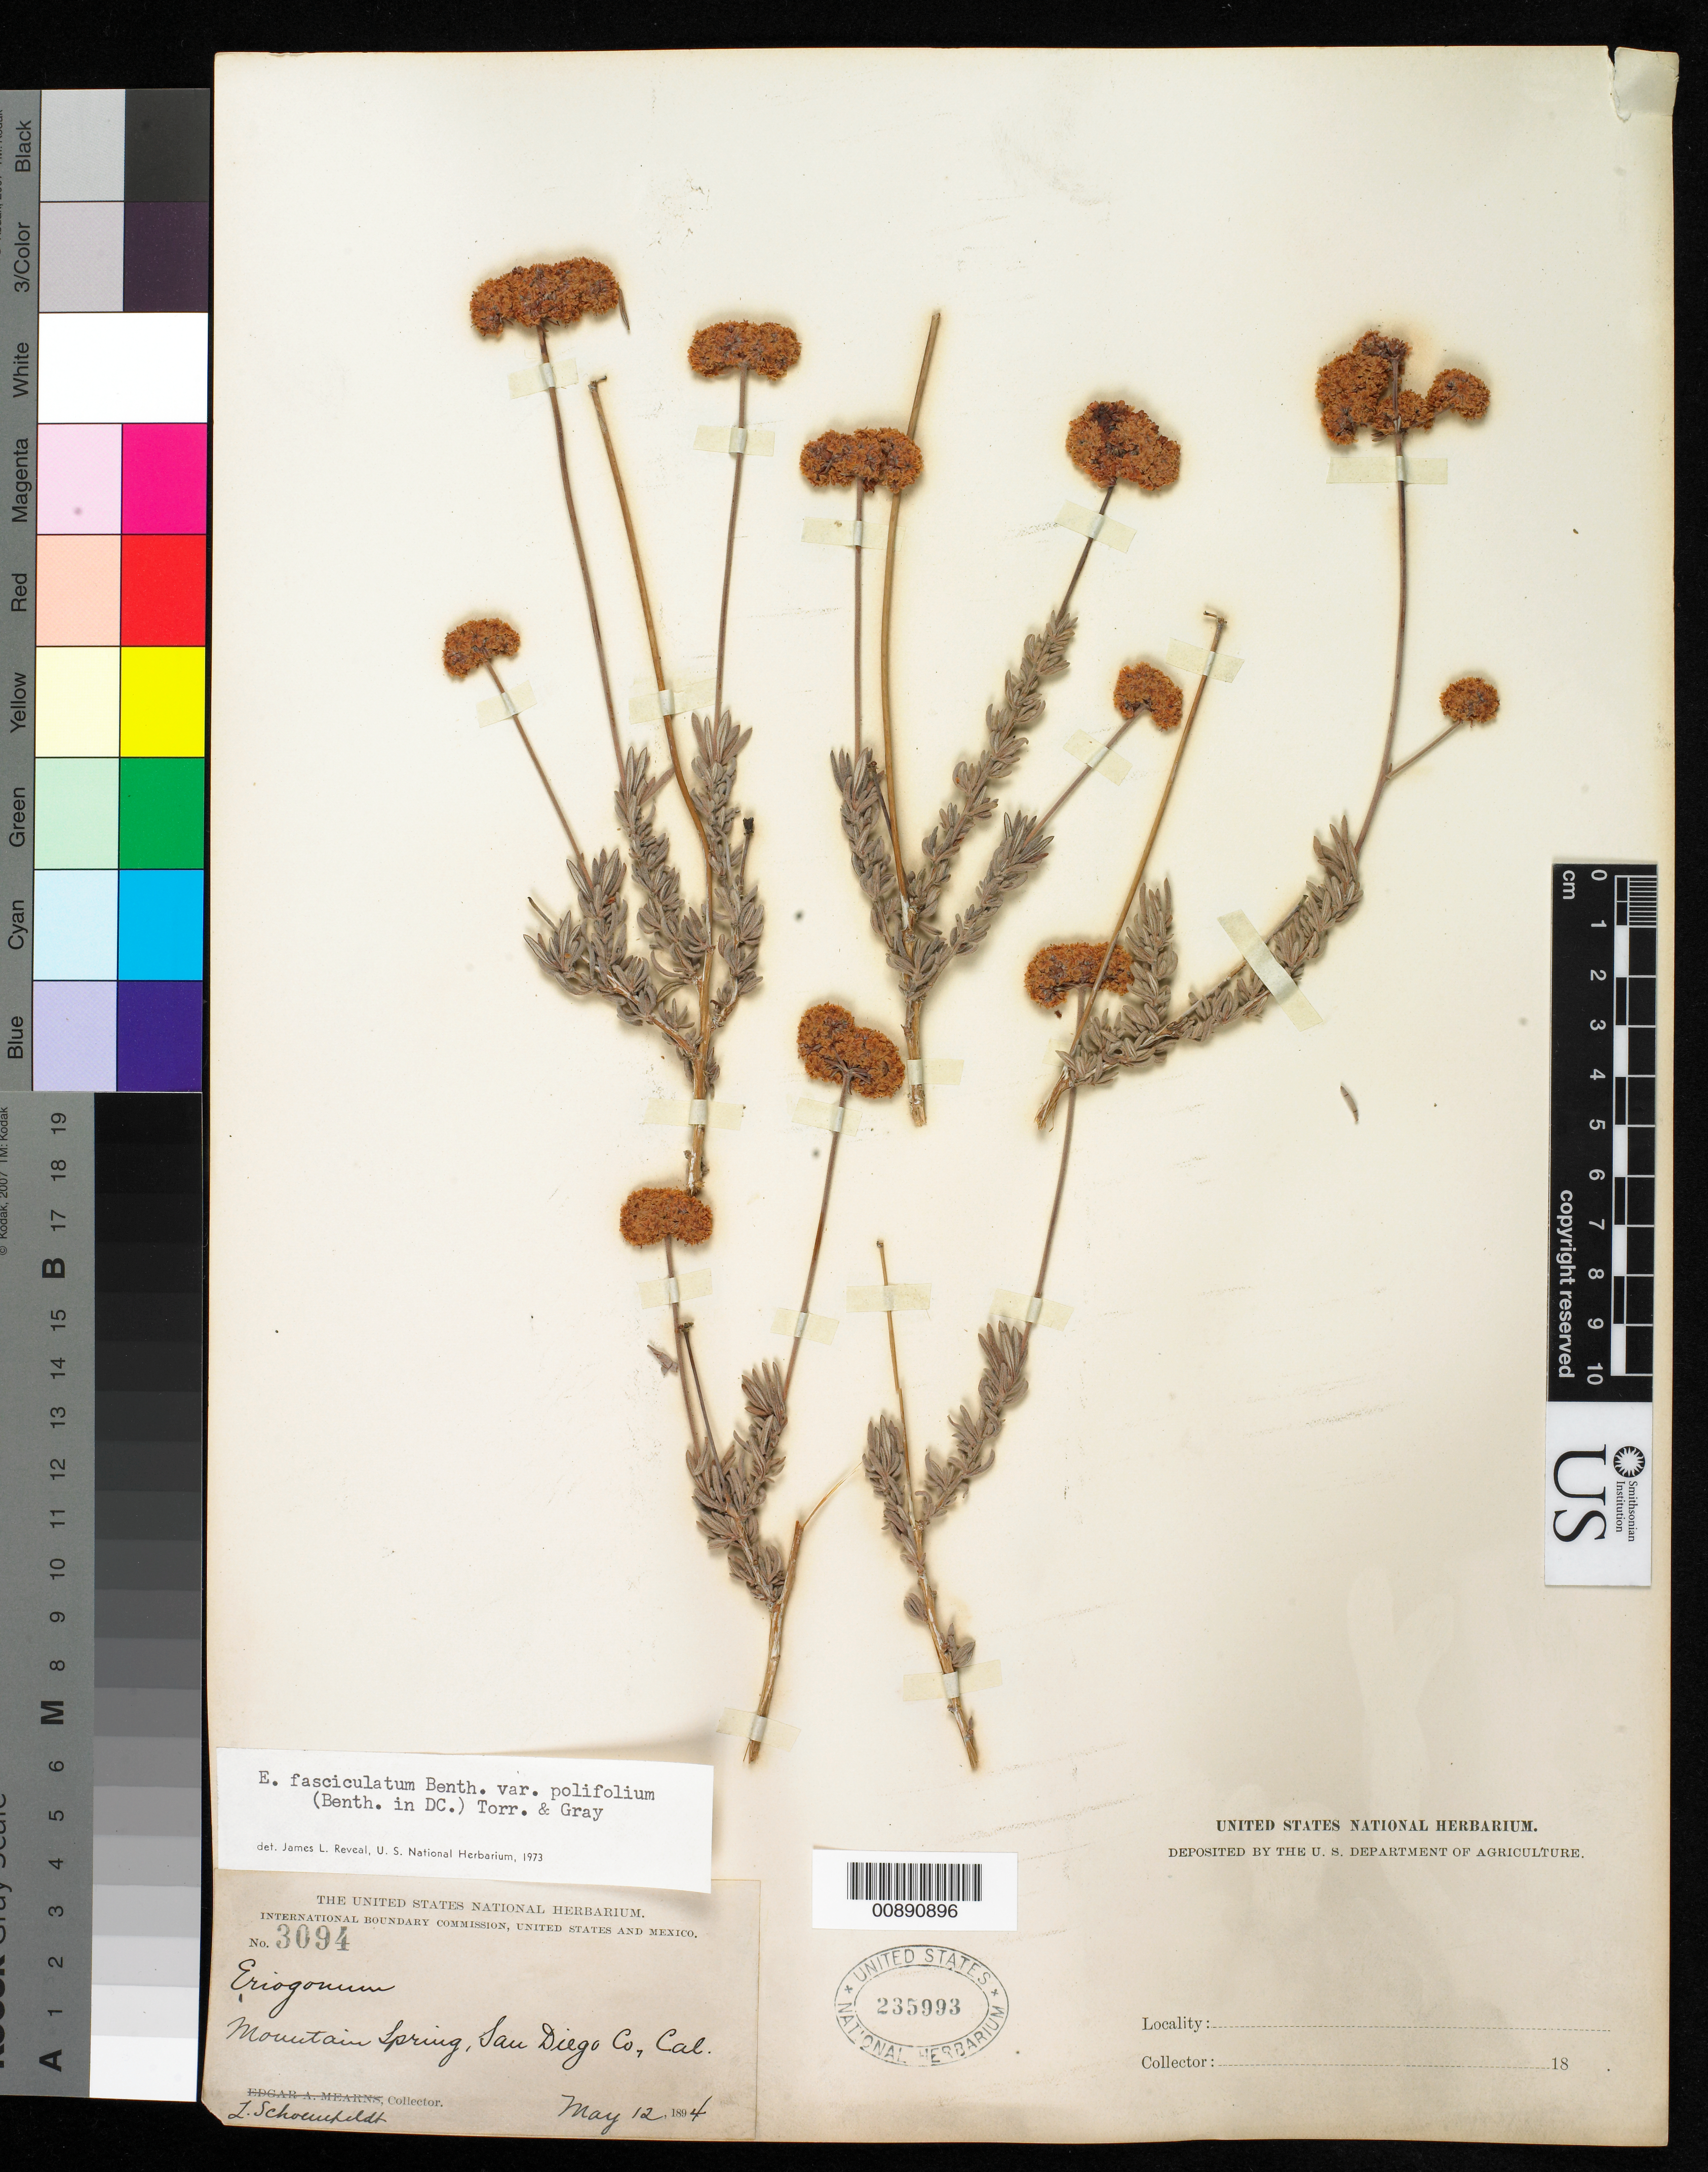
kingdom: Plantae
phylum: Tracheophyta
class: Magnoliopsida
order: Caryophyllales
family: Polygonaceae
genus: Eriogonum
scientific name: Eriogonum fasciculatum var. polifolium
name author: (Benth.) Torr. & A. Gray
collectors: L. Schoenfeldt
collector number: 3094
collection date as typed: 12 May 1894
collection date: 1894-05-12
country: United States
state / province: California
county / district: San Diego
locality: Mountain Spring, San Diego County, California.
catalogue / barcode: US 235993